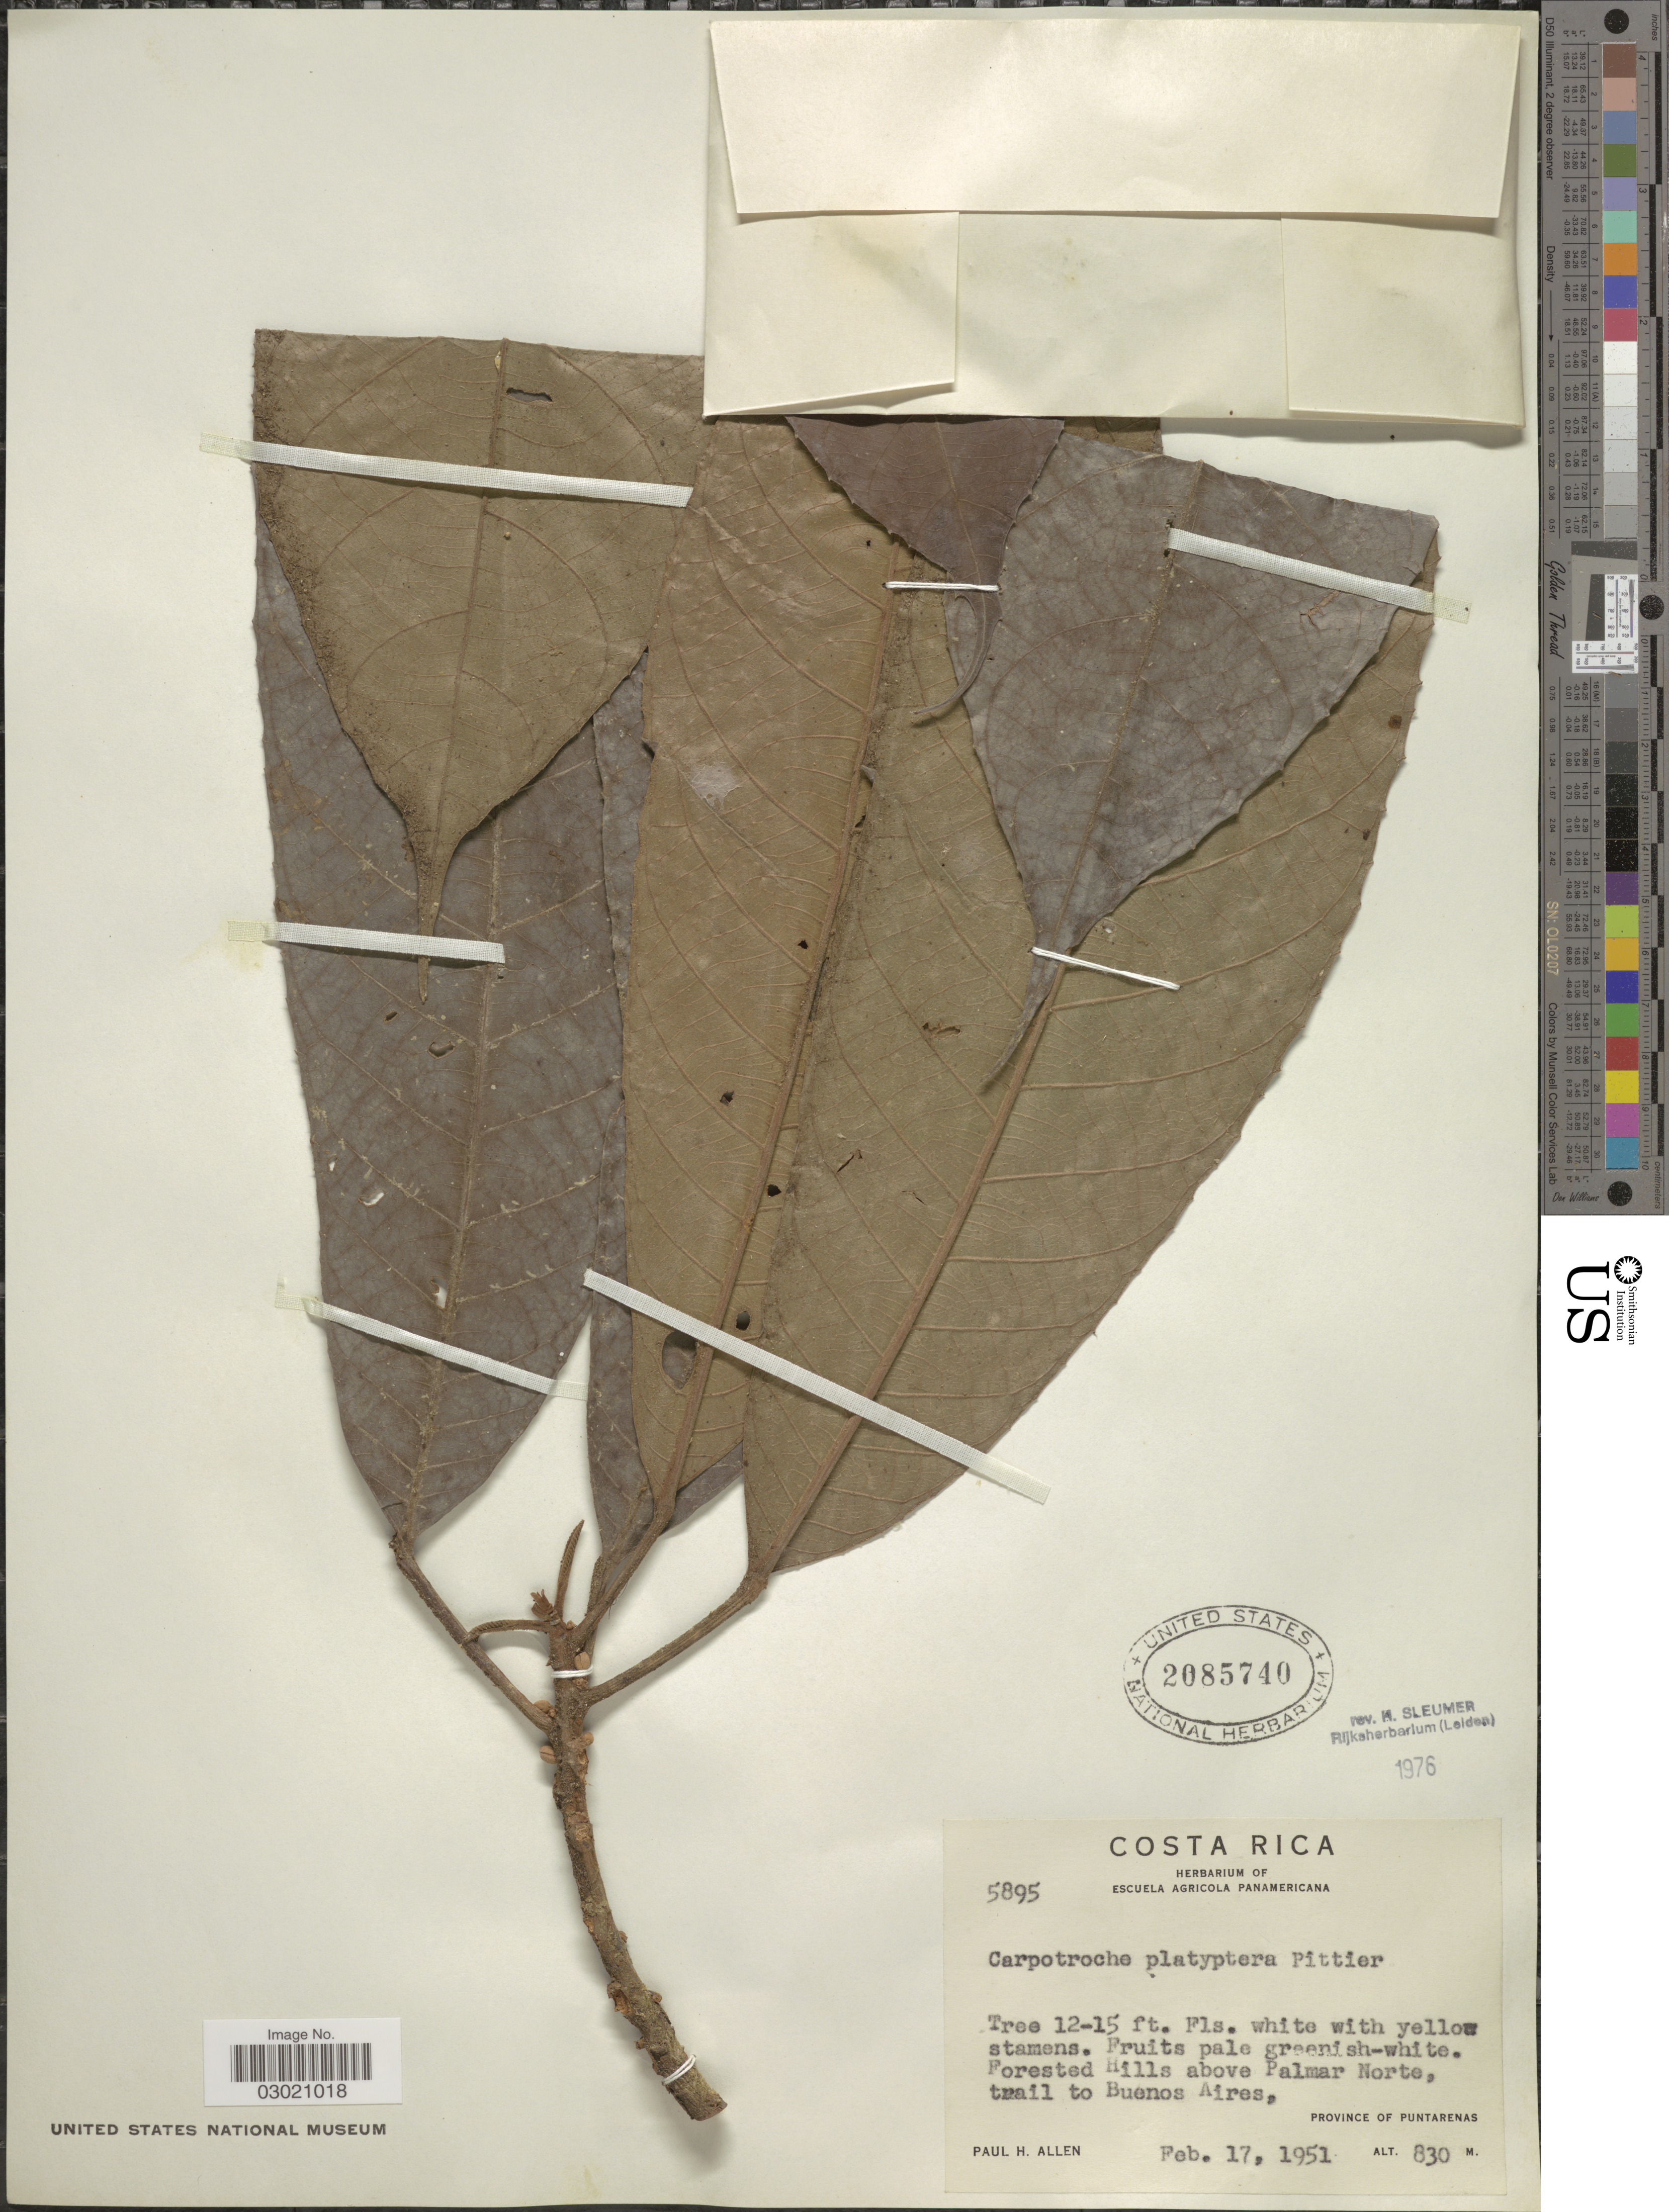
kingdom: Plantae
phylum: Tracheophyta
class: Magnoliopsida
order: Malpighiales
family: Achariaceae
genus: Carpotroche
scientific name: Carpotroche platyptera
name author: Pittier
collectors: P. H. Allen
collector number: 5895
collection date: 1951-02-17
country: Costa Rica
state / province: Puntarenas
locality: Forested Hills above Palmar Norte, trail to Buenos Aires.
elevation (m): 830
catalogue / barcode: US 2085740